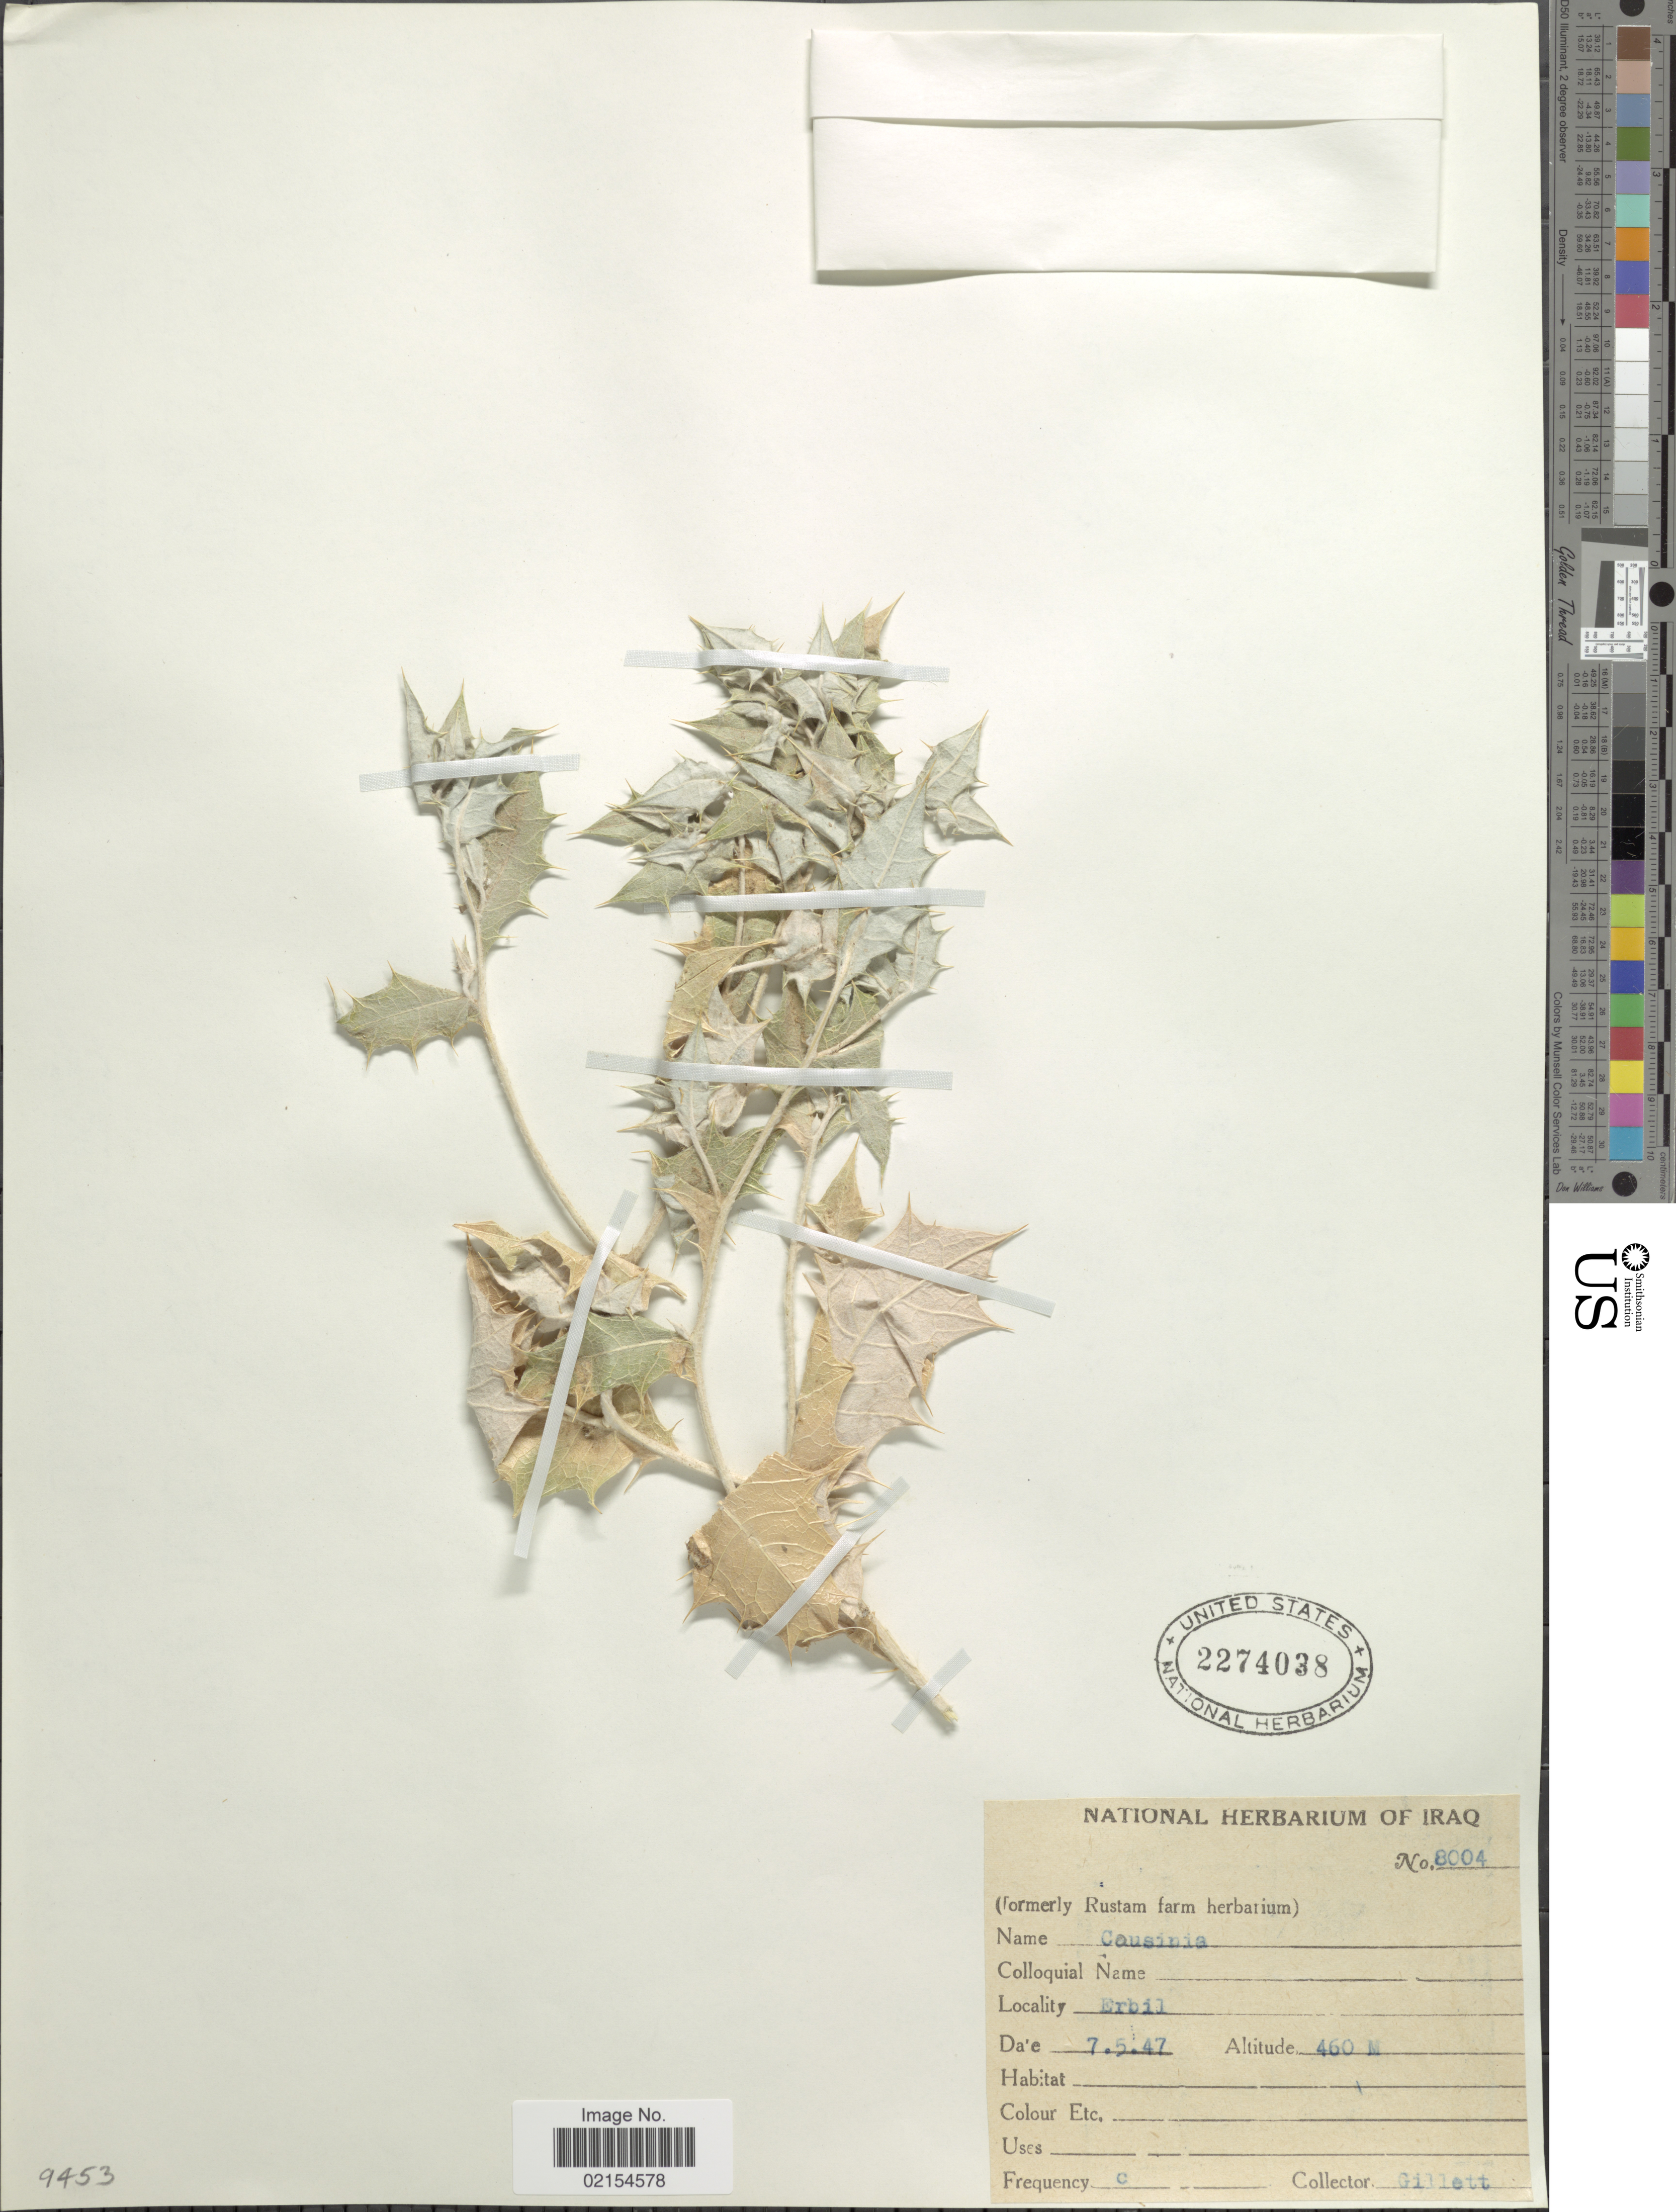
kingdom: Plantae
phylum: Tracheophyta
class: Magnoliopsida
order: Asterales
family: Asteraceae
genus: Cousinia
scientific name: Cousinia sp.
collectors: Gillett, --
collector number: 8004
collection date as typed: Transcribed d/m/y: 7/5/47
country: Iraq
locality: Erbil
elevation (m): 460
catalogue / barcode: US 22741038